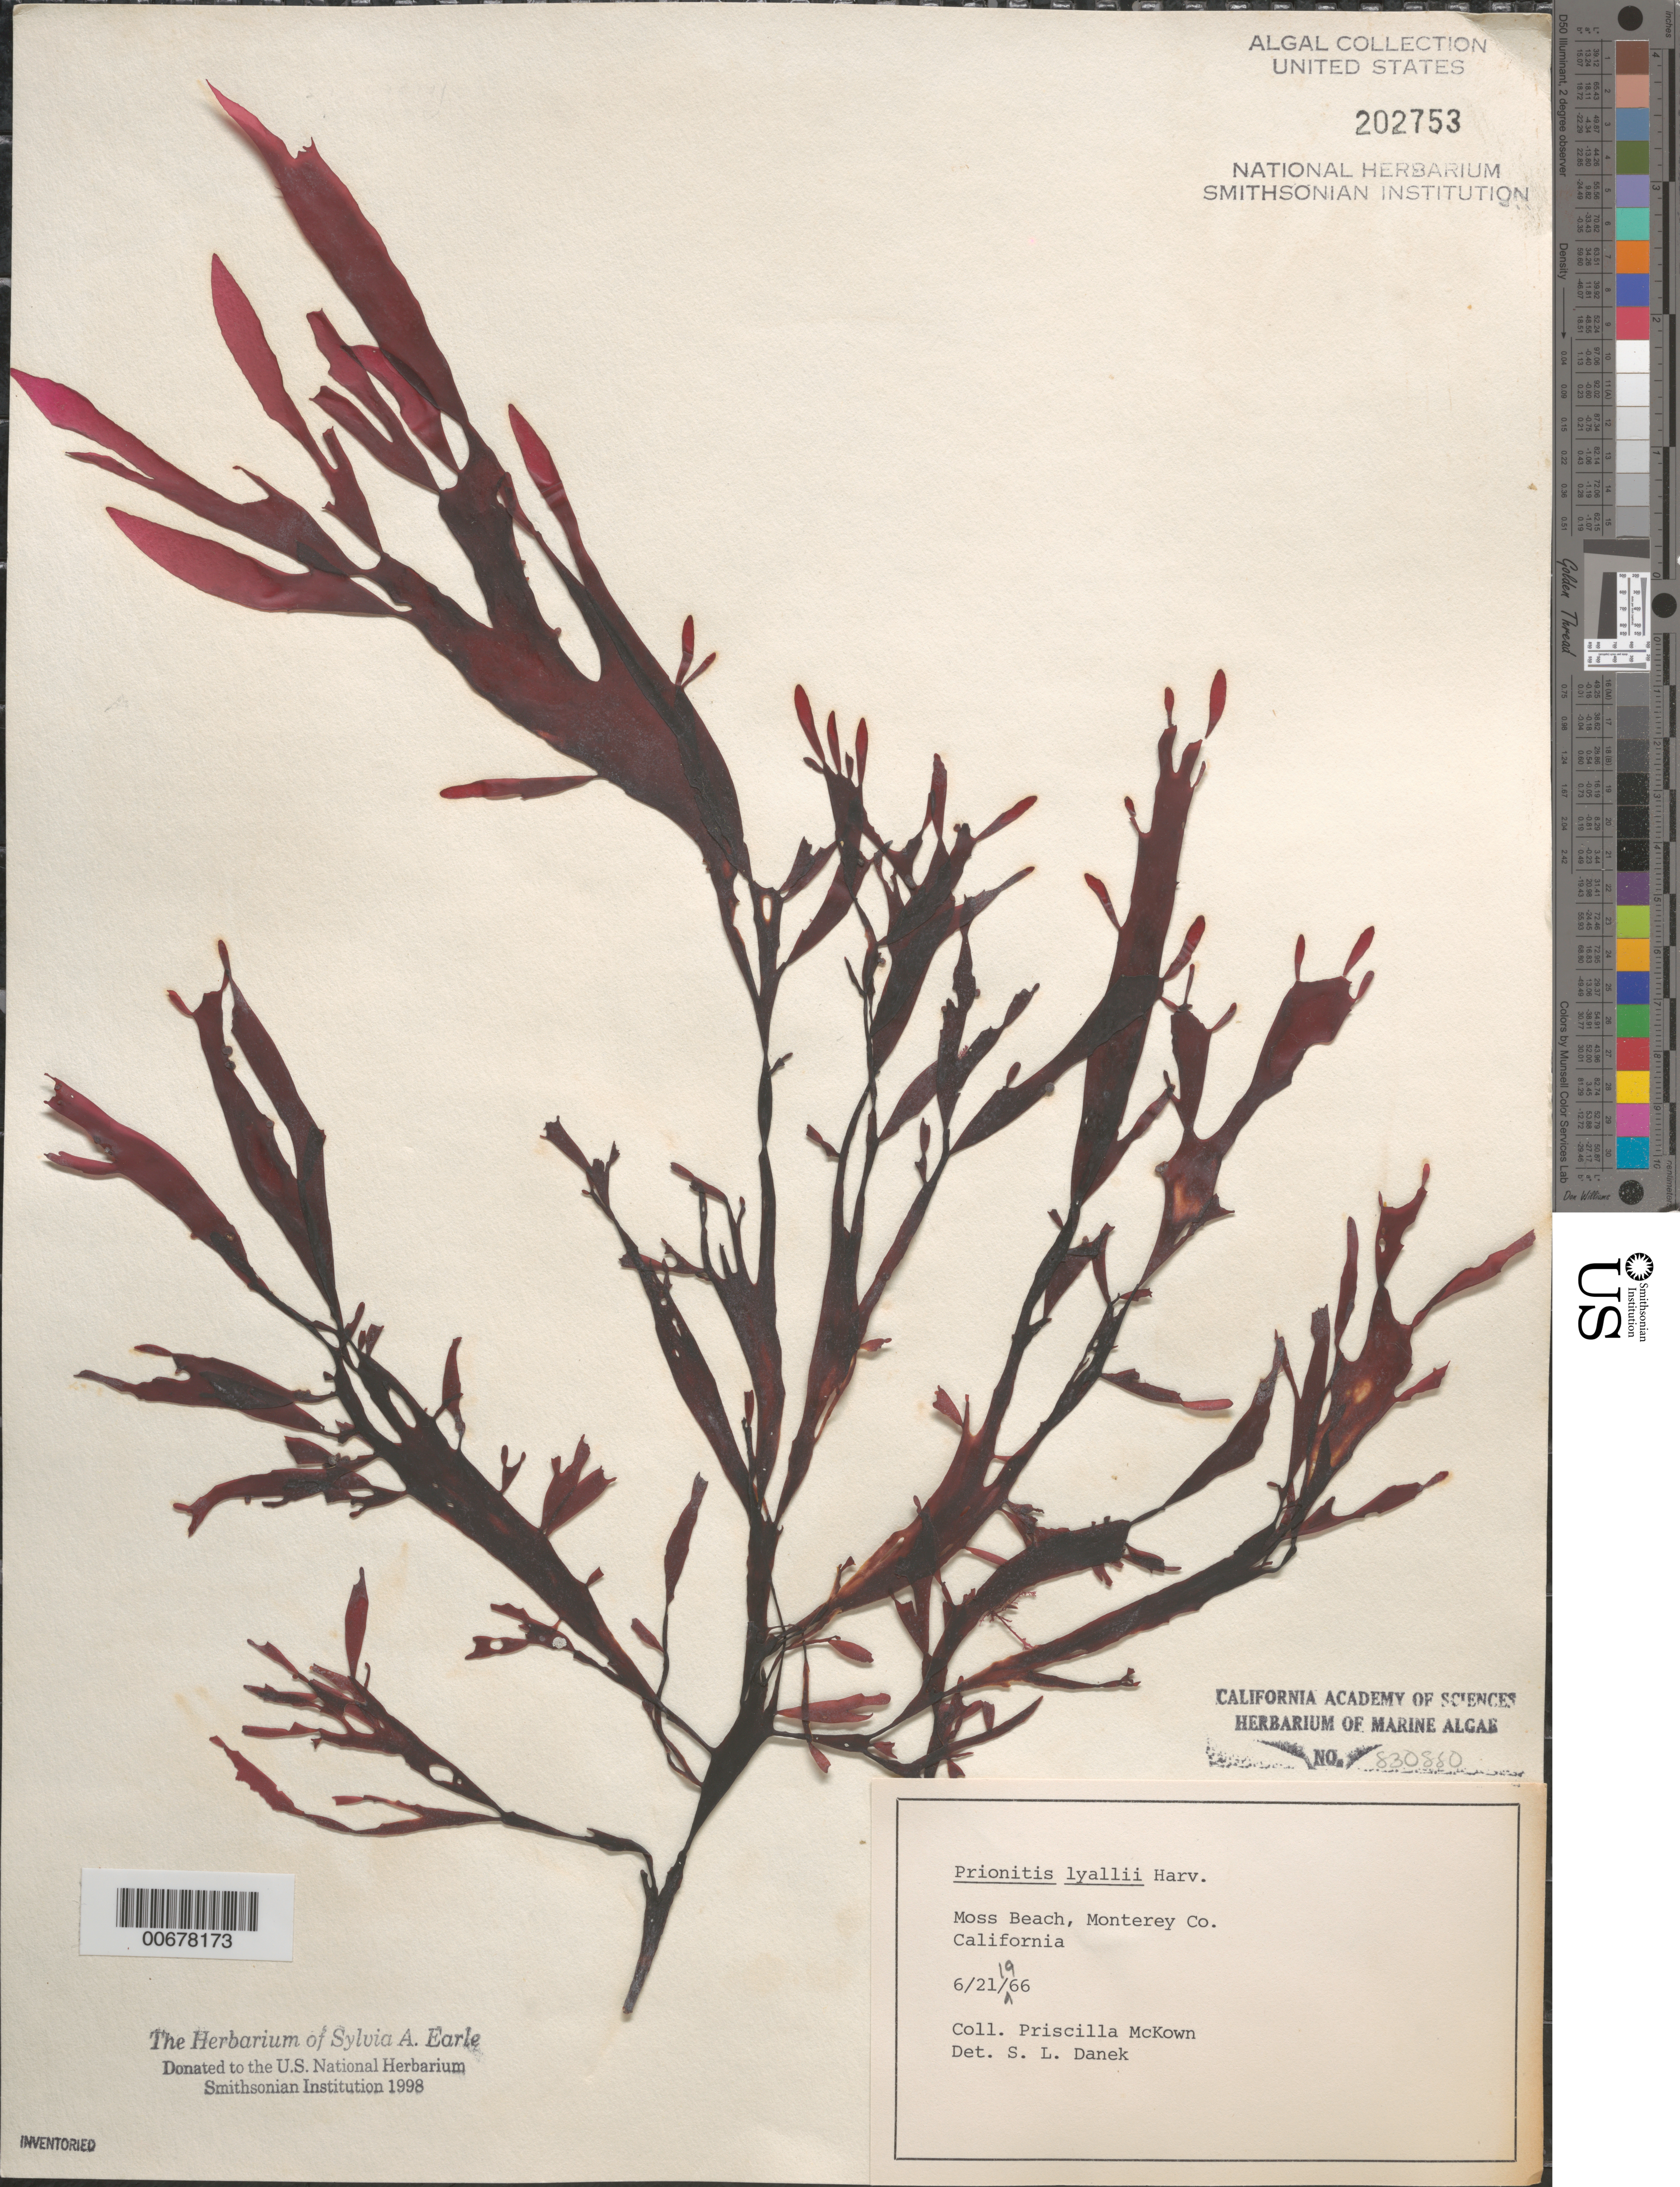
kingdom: Plantae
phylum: Rhodophyta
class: Florideophyceae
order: Cryptonemiales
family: Cryptonemiaceae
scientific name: Prionitis sternbergii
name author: (C. Agardh) J. Agardh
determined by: Algae name updating Project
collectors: P. McKown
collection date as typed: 21 Jun 1966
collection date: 1966-06-21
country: United States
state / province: California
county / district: Monterey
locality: Moss Beach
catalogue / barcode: US 202753